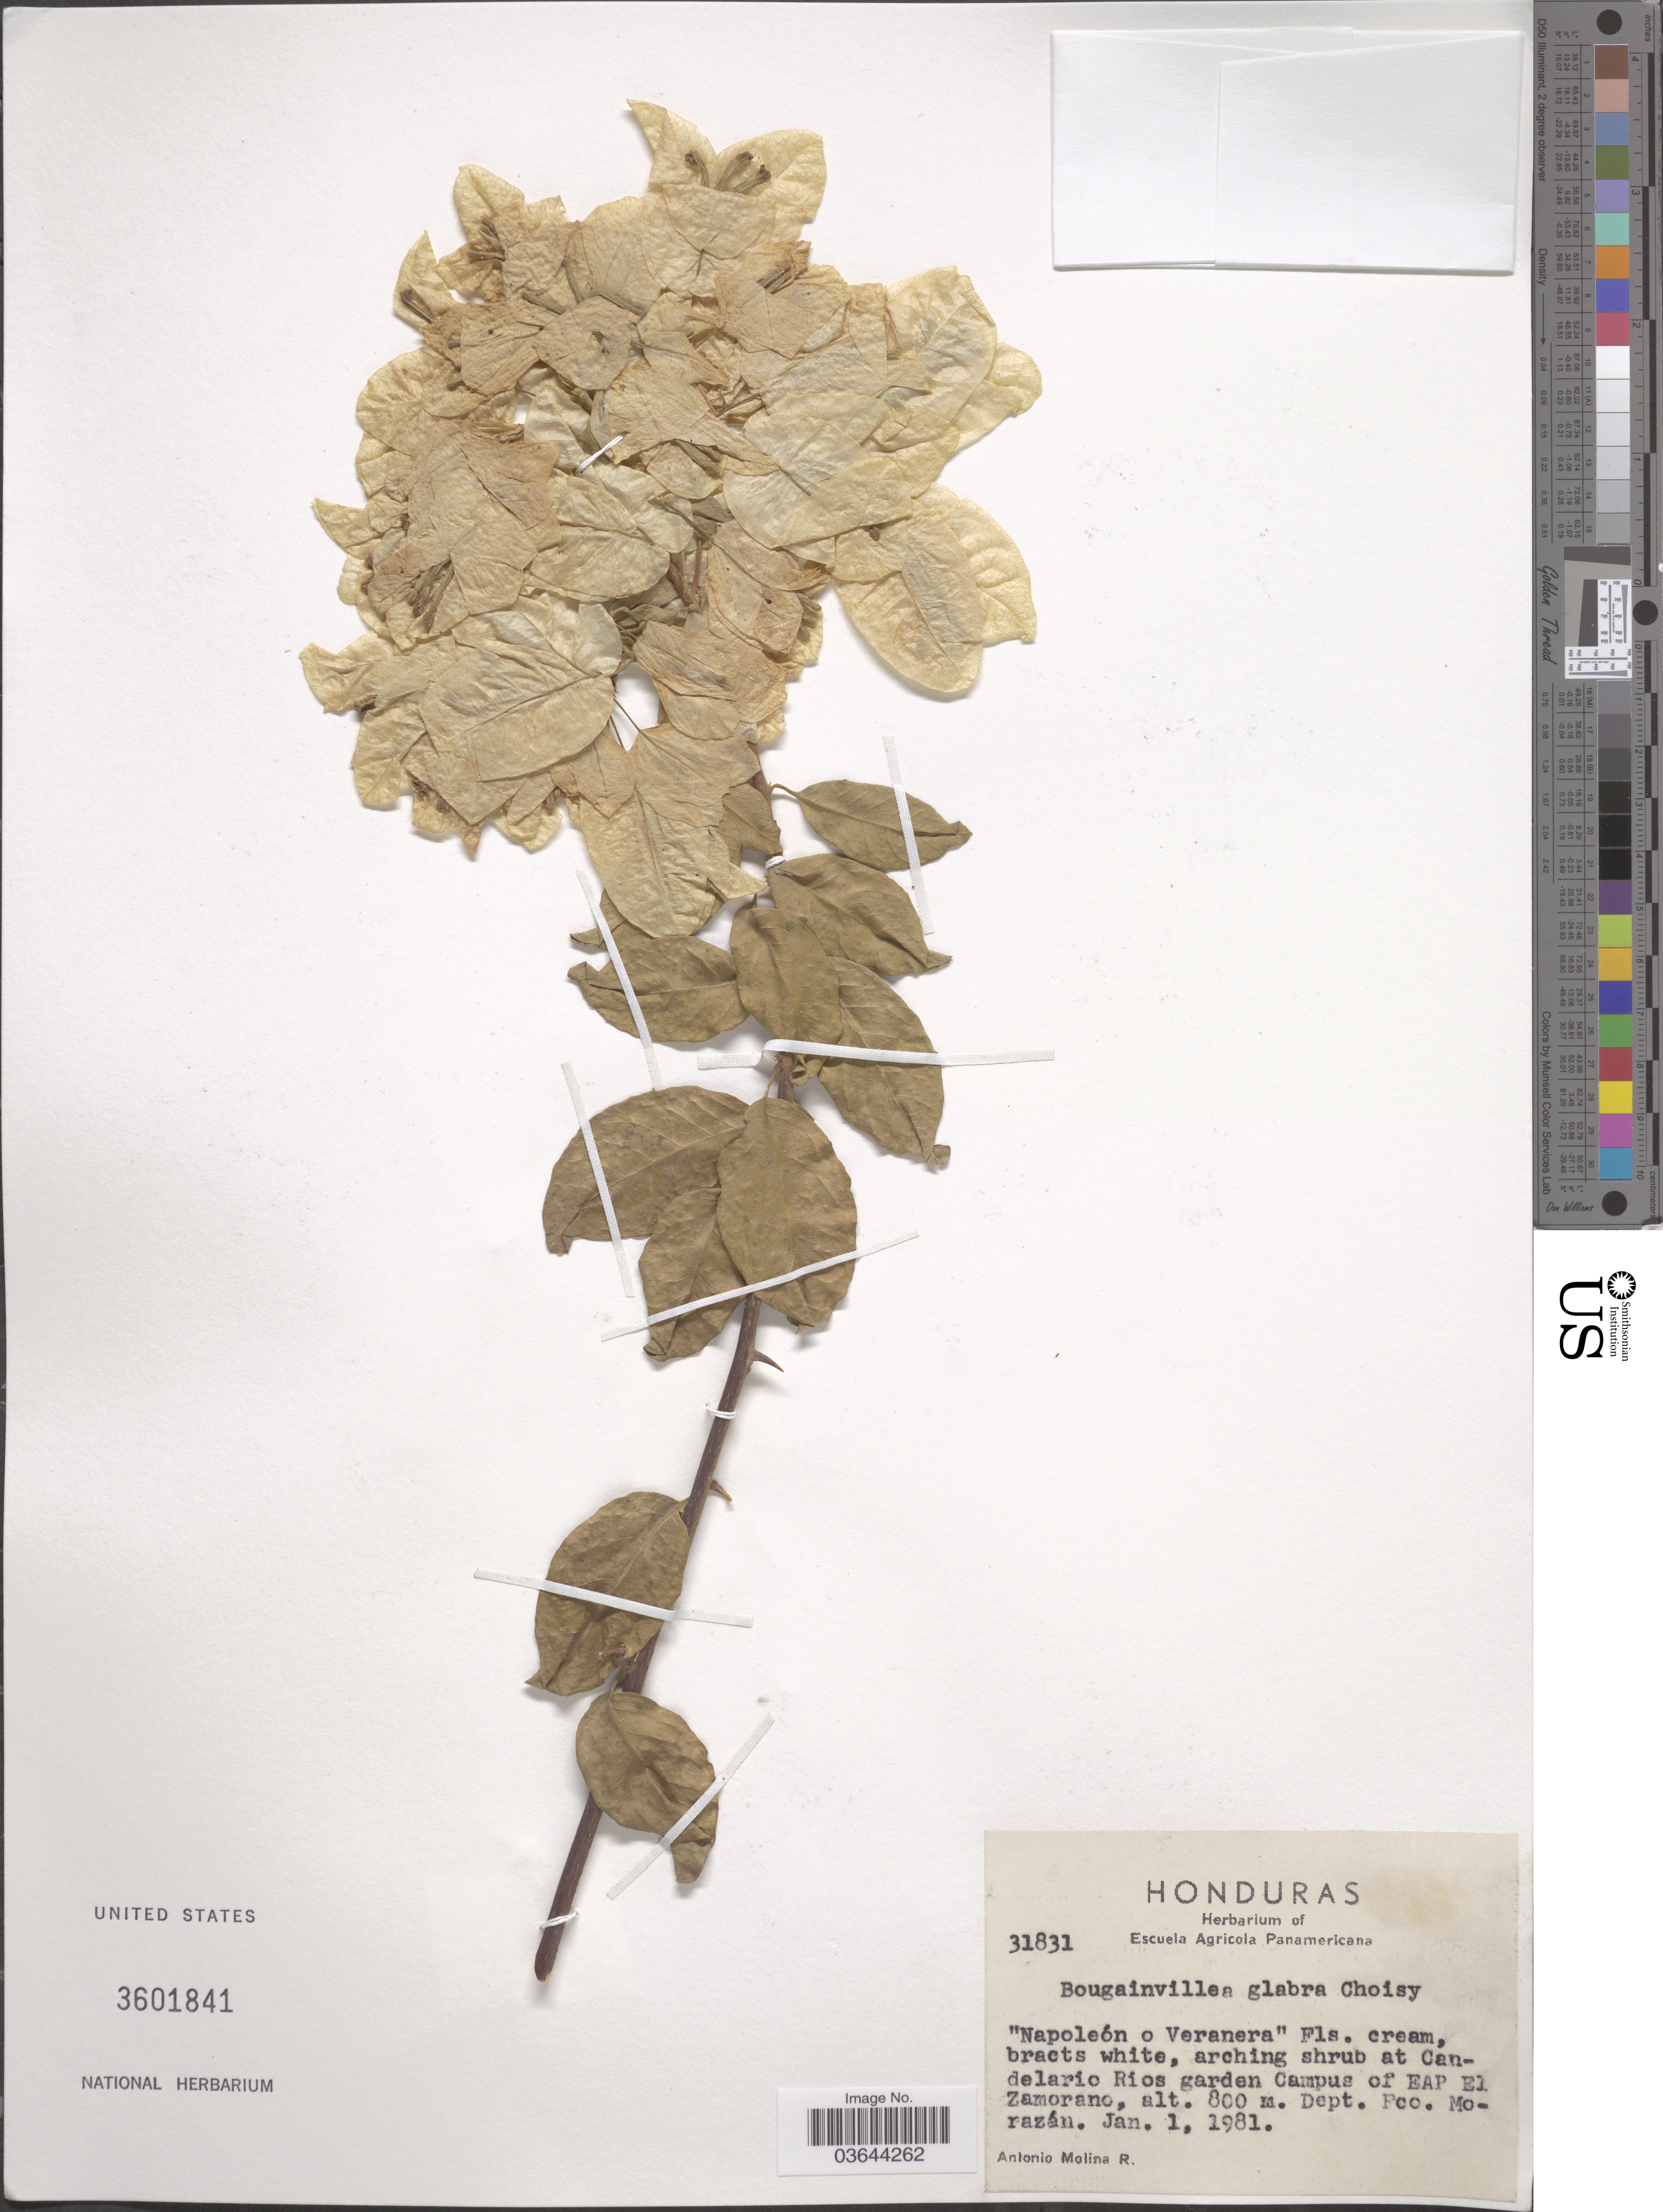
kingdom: Plantae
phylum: Tracheophyta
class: Magnoliopsida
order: Caryophyllales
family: Nyctaginaceae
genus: Bougainvillea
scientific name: Bougainvillea glabra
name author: Choisy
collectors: A. Molina R.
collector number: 31831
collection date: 1981-01-01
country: Honduras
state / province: Fco. Morazán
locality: Candelario Rios garden Campus of EAP El Zamorano. Dept. Fco. Morazán.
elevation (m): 800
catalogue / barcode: US 3601841